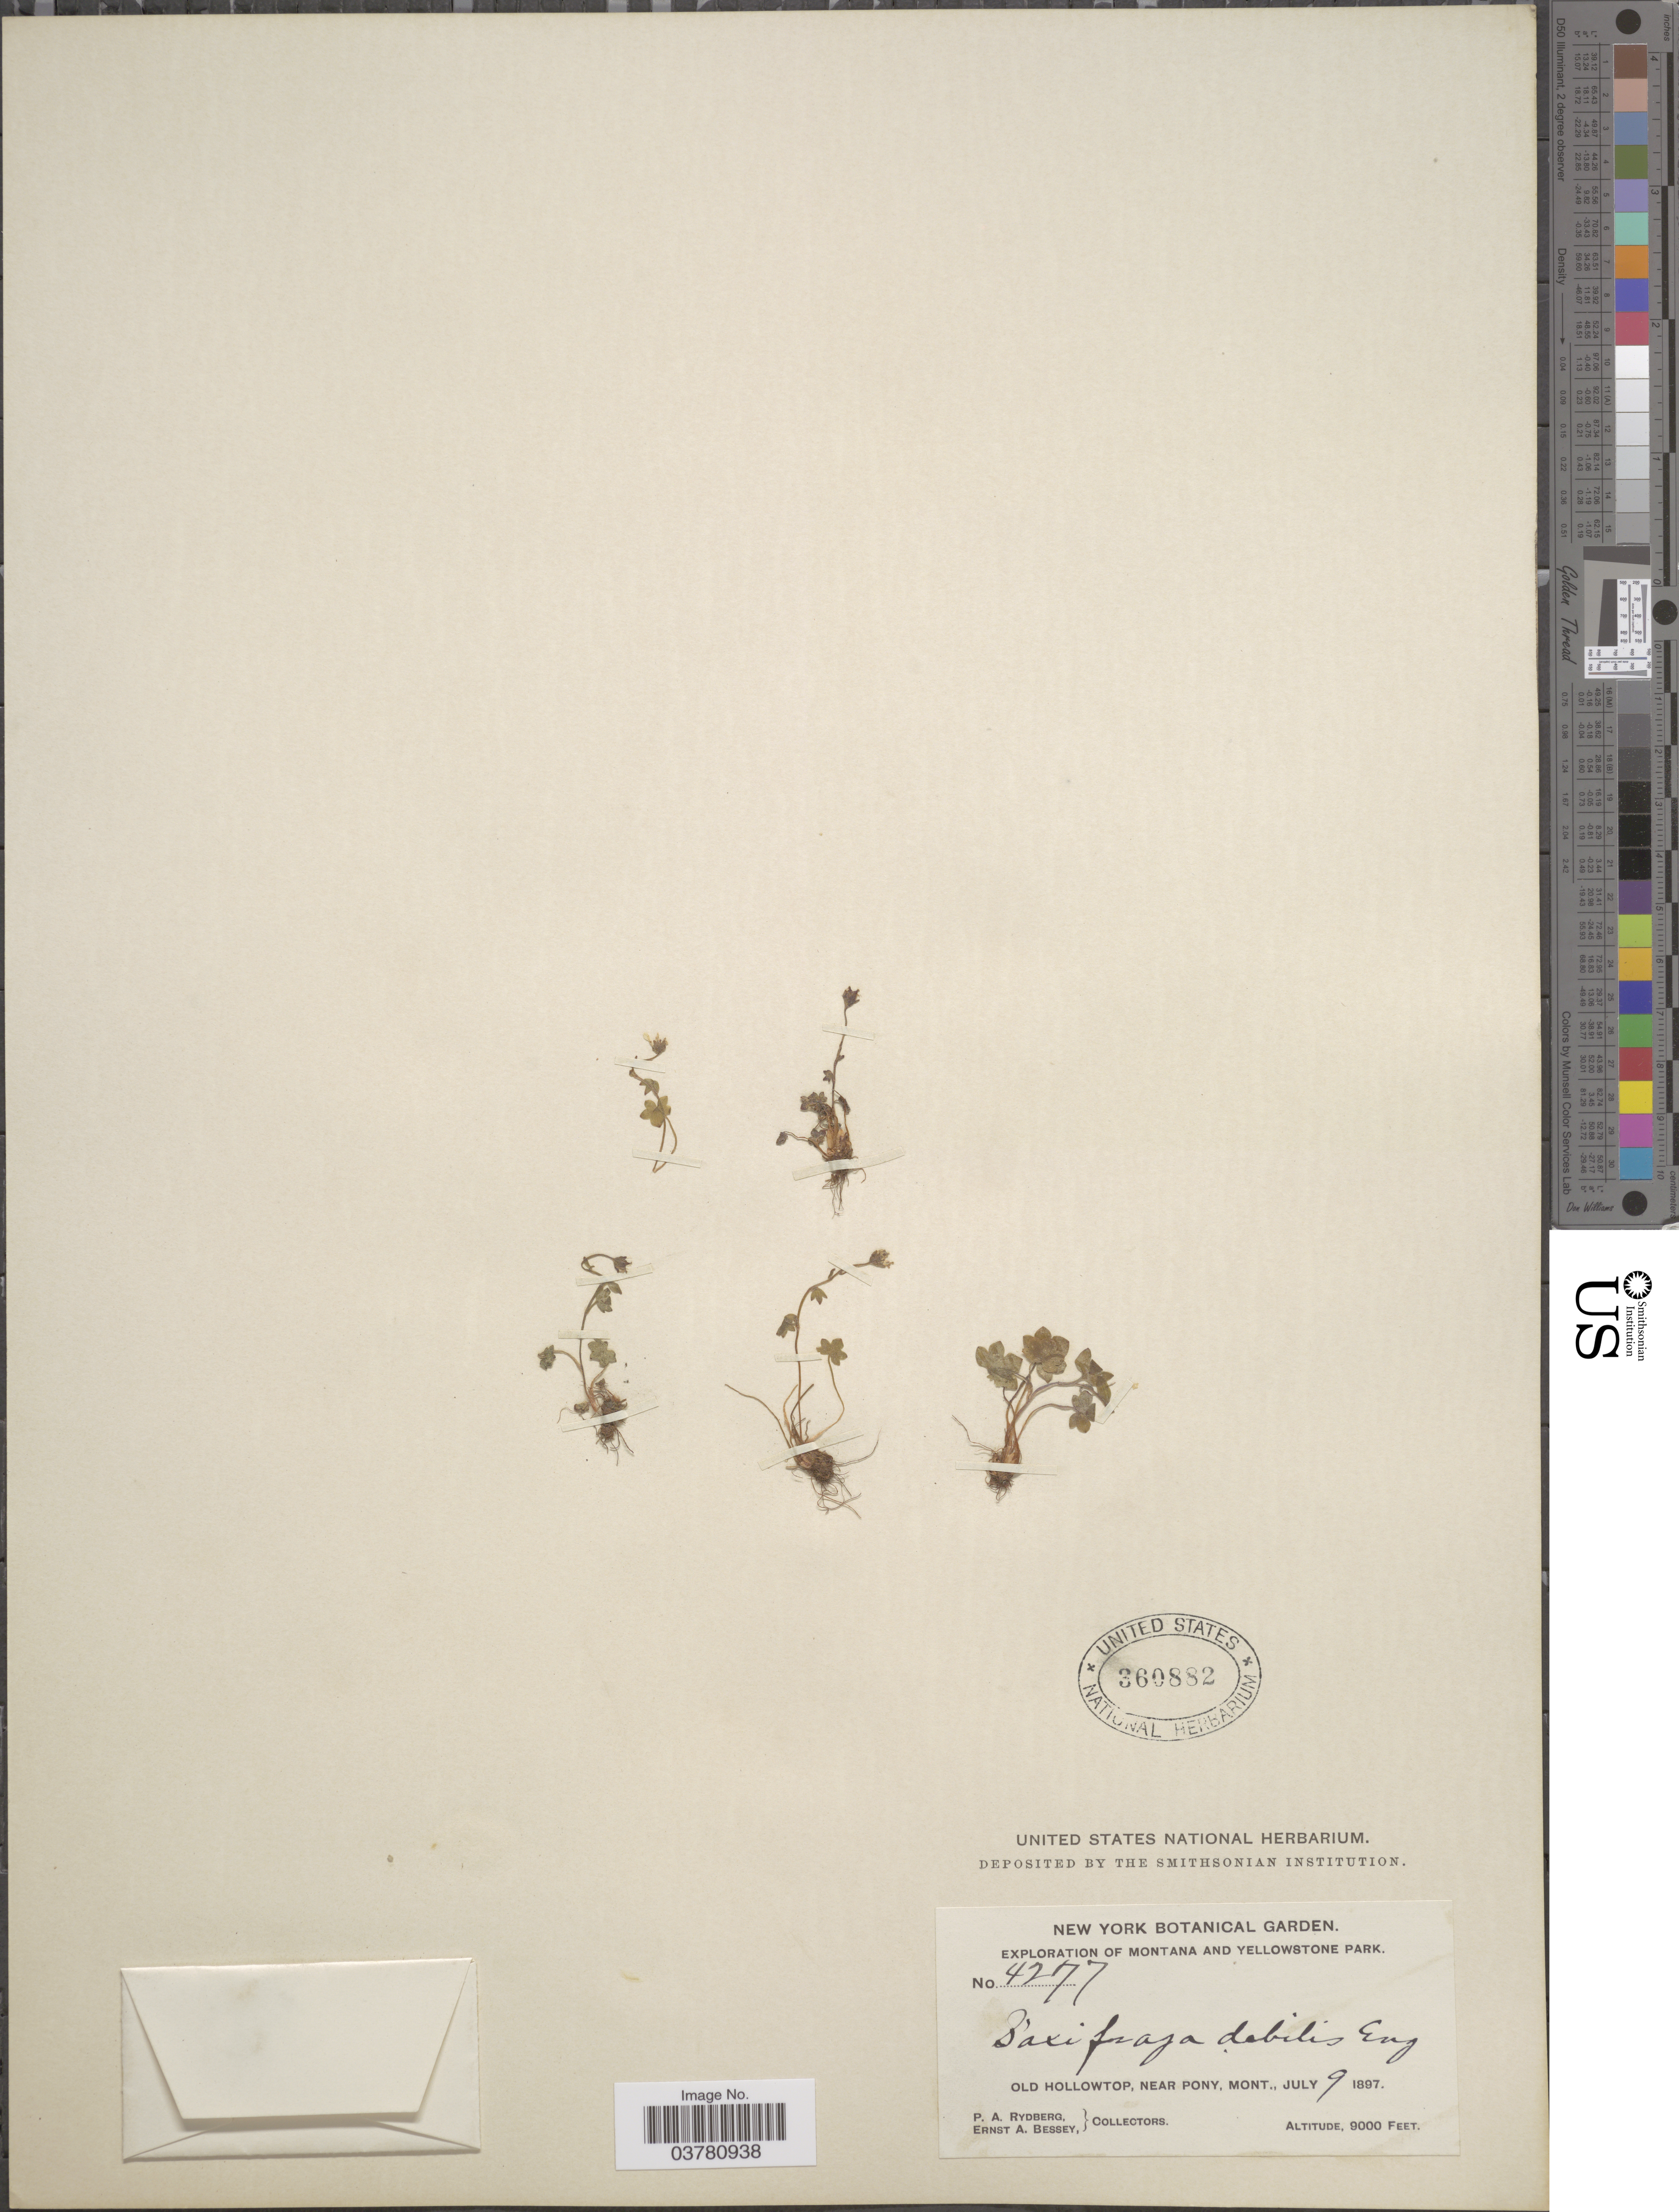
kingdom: Plantae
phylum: Tracheophyta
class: Magnoliopsida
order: Saxifragales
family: Saxifragaceae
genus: Saxifraga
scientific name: Saxifraga rivularis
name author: L.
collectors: P. A. Rydberg & E. A. Bessey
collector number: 4277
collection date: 1897-07-09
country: United States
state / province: Montana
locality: Exploration of Montana and Yellowstone Park. Old Hollowtop, near Pony.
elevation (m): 2743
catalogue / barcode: US 360882